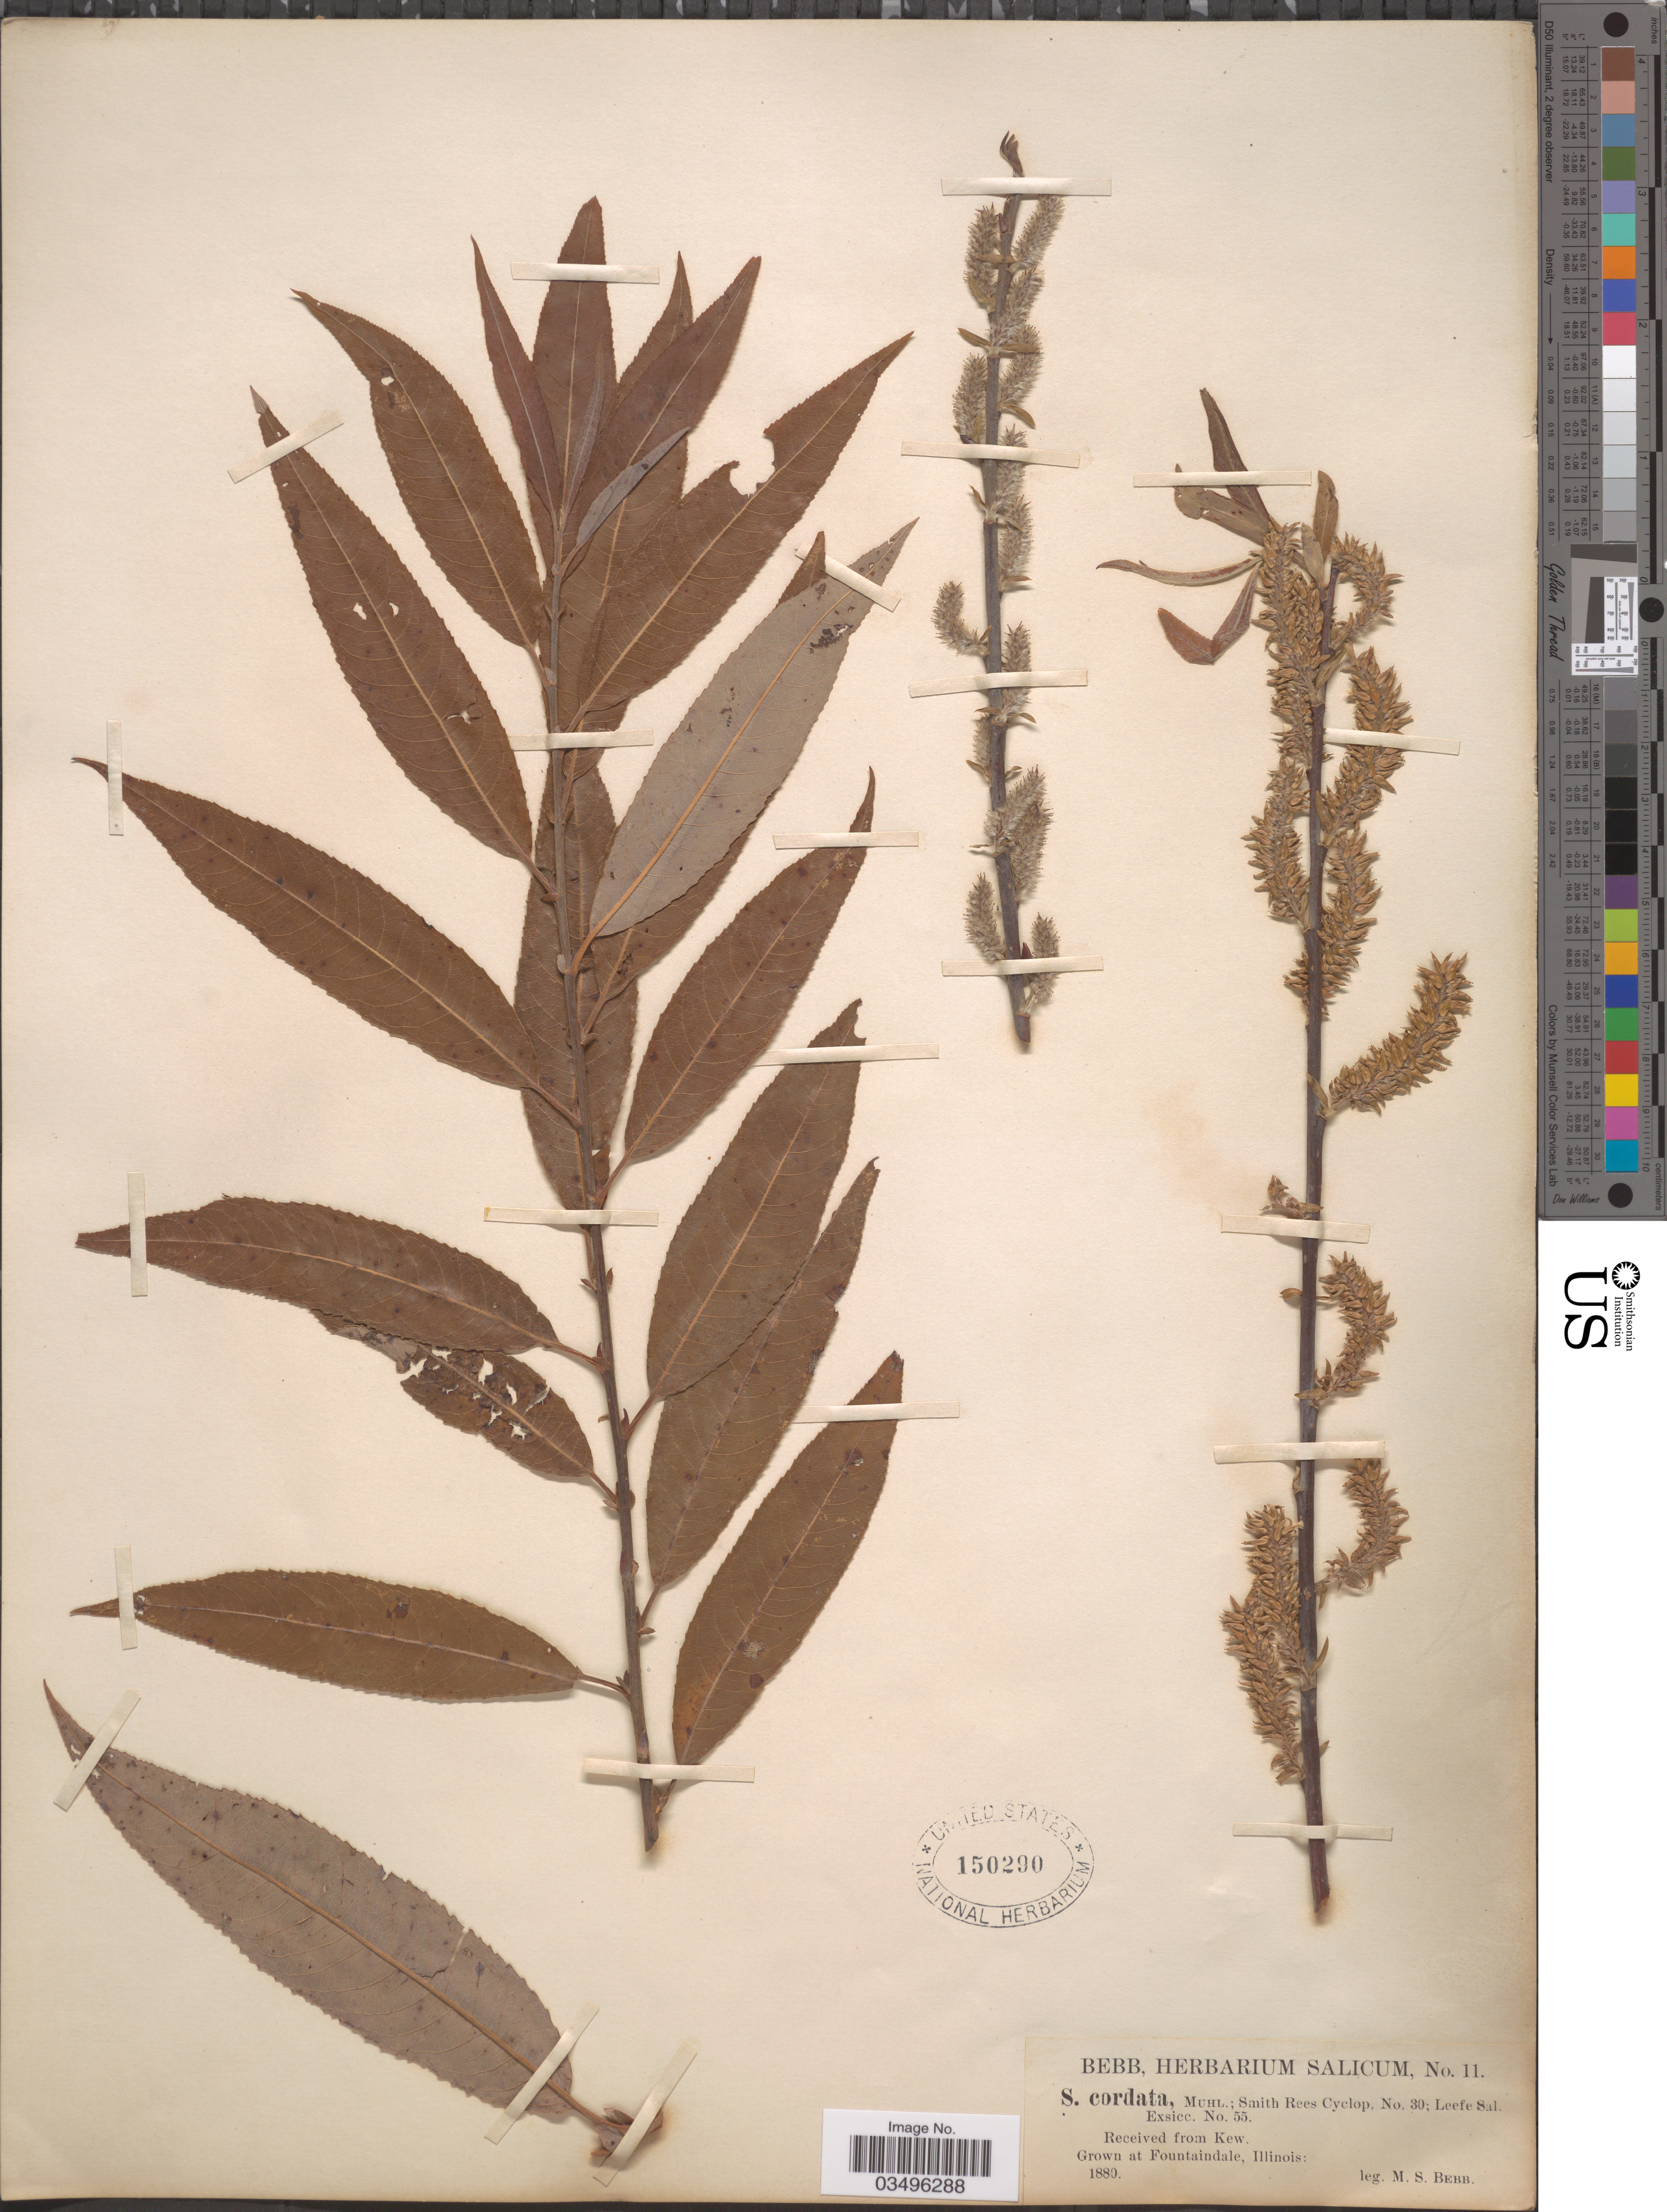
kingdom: Plantae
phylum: Tracheophyta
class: Magnoliopsida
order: Malpighiales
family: Salicaceae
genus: Salix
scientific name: Salix cordata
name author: Michx.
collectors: M. Bebb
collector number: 11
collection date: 1880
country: United States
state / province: Illinois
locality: Grown at Fountaindale.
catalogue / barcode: US 150290